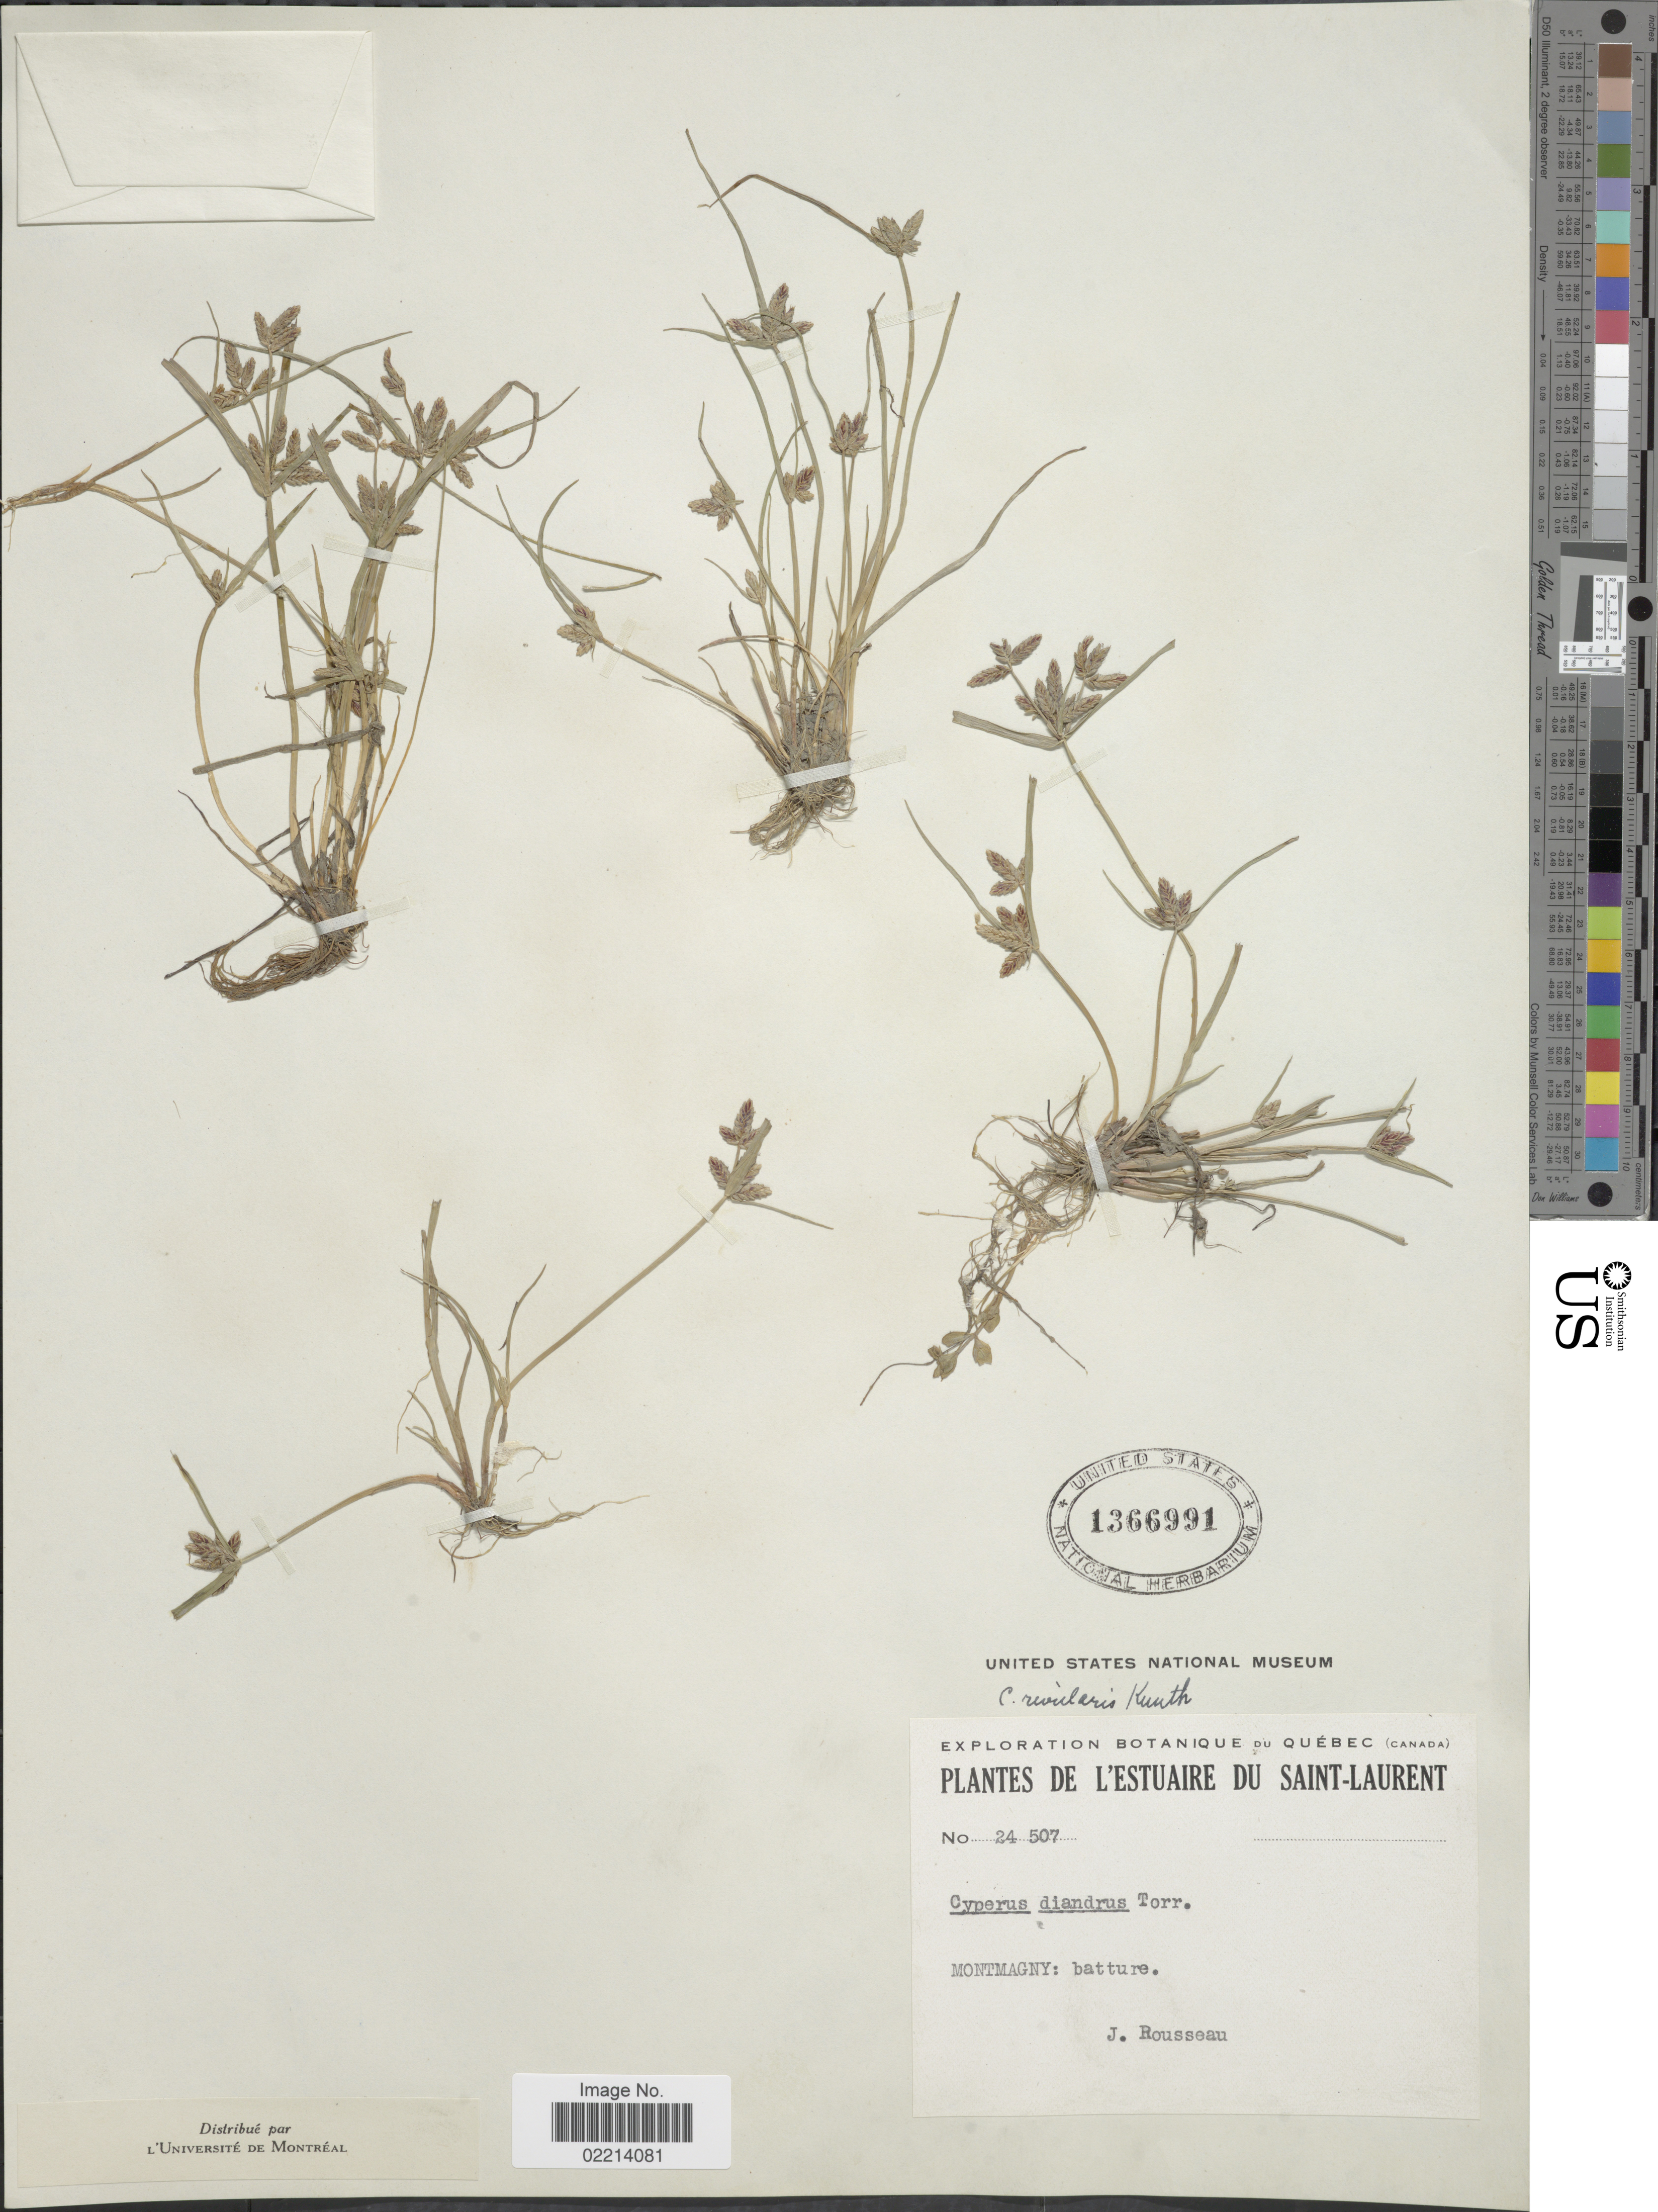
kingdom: Plantae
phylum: Tracheophyta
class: Liliopsida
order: Poales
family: Cyperaceae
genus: Cyperus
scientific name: Cyperus bipartitus Torr.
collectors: J. Rousseau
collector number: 24507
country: Canada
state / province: Quebec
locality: De L'Estuaire du Saint-Laurent. Montmagny: batture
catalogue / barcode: US 1366991